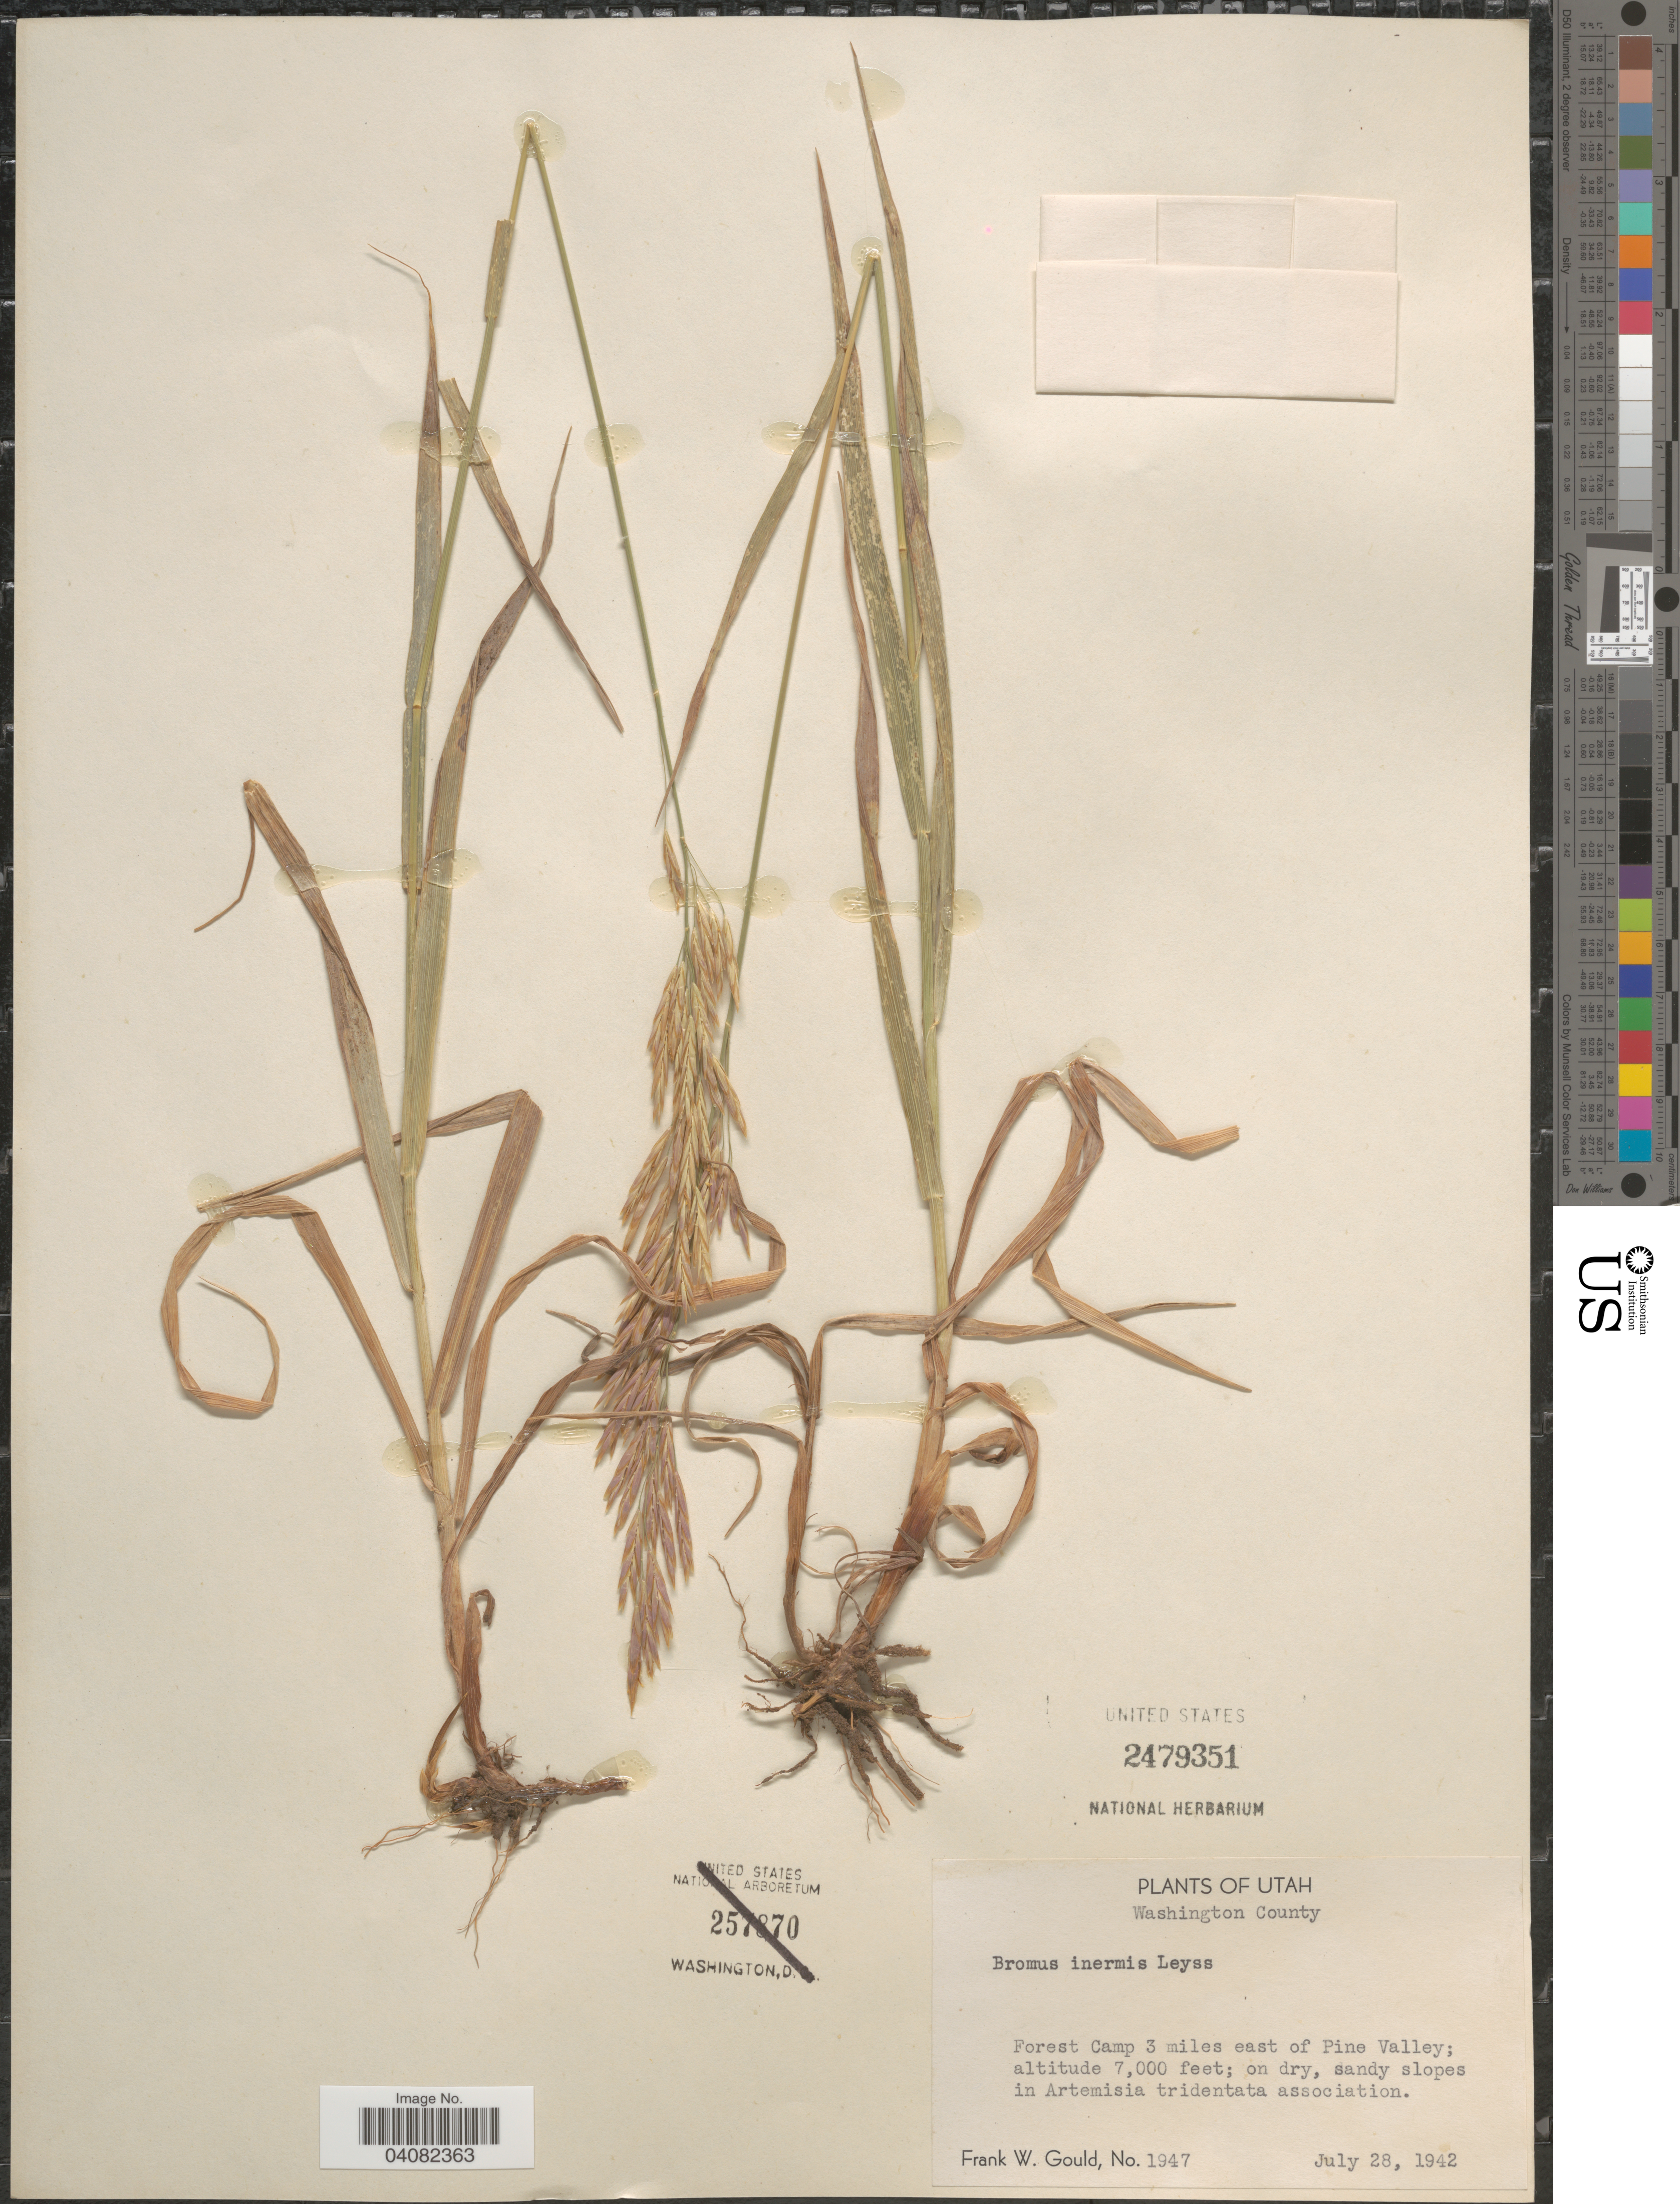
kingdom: Plantae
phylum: Tracheophyta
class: Liliopsida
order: Poales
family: Poaceae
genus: Bromus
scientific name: Bromus inermis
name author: Leyss.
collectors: F. W. Gould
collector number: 1947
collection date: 1942-07-28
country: United States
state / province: Utah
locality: Washington County. Forest Camp 3 miles east of Pine Valley.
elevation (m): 2134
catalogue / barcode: US 2479351